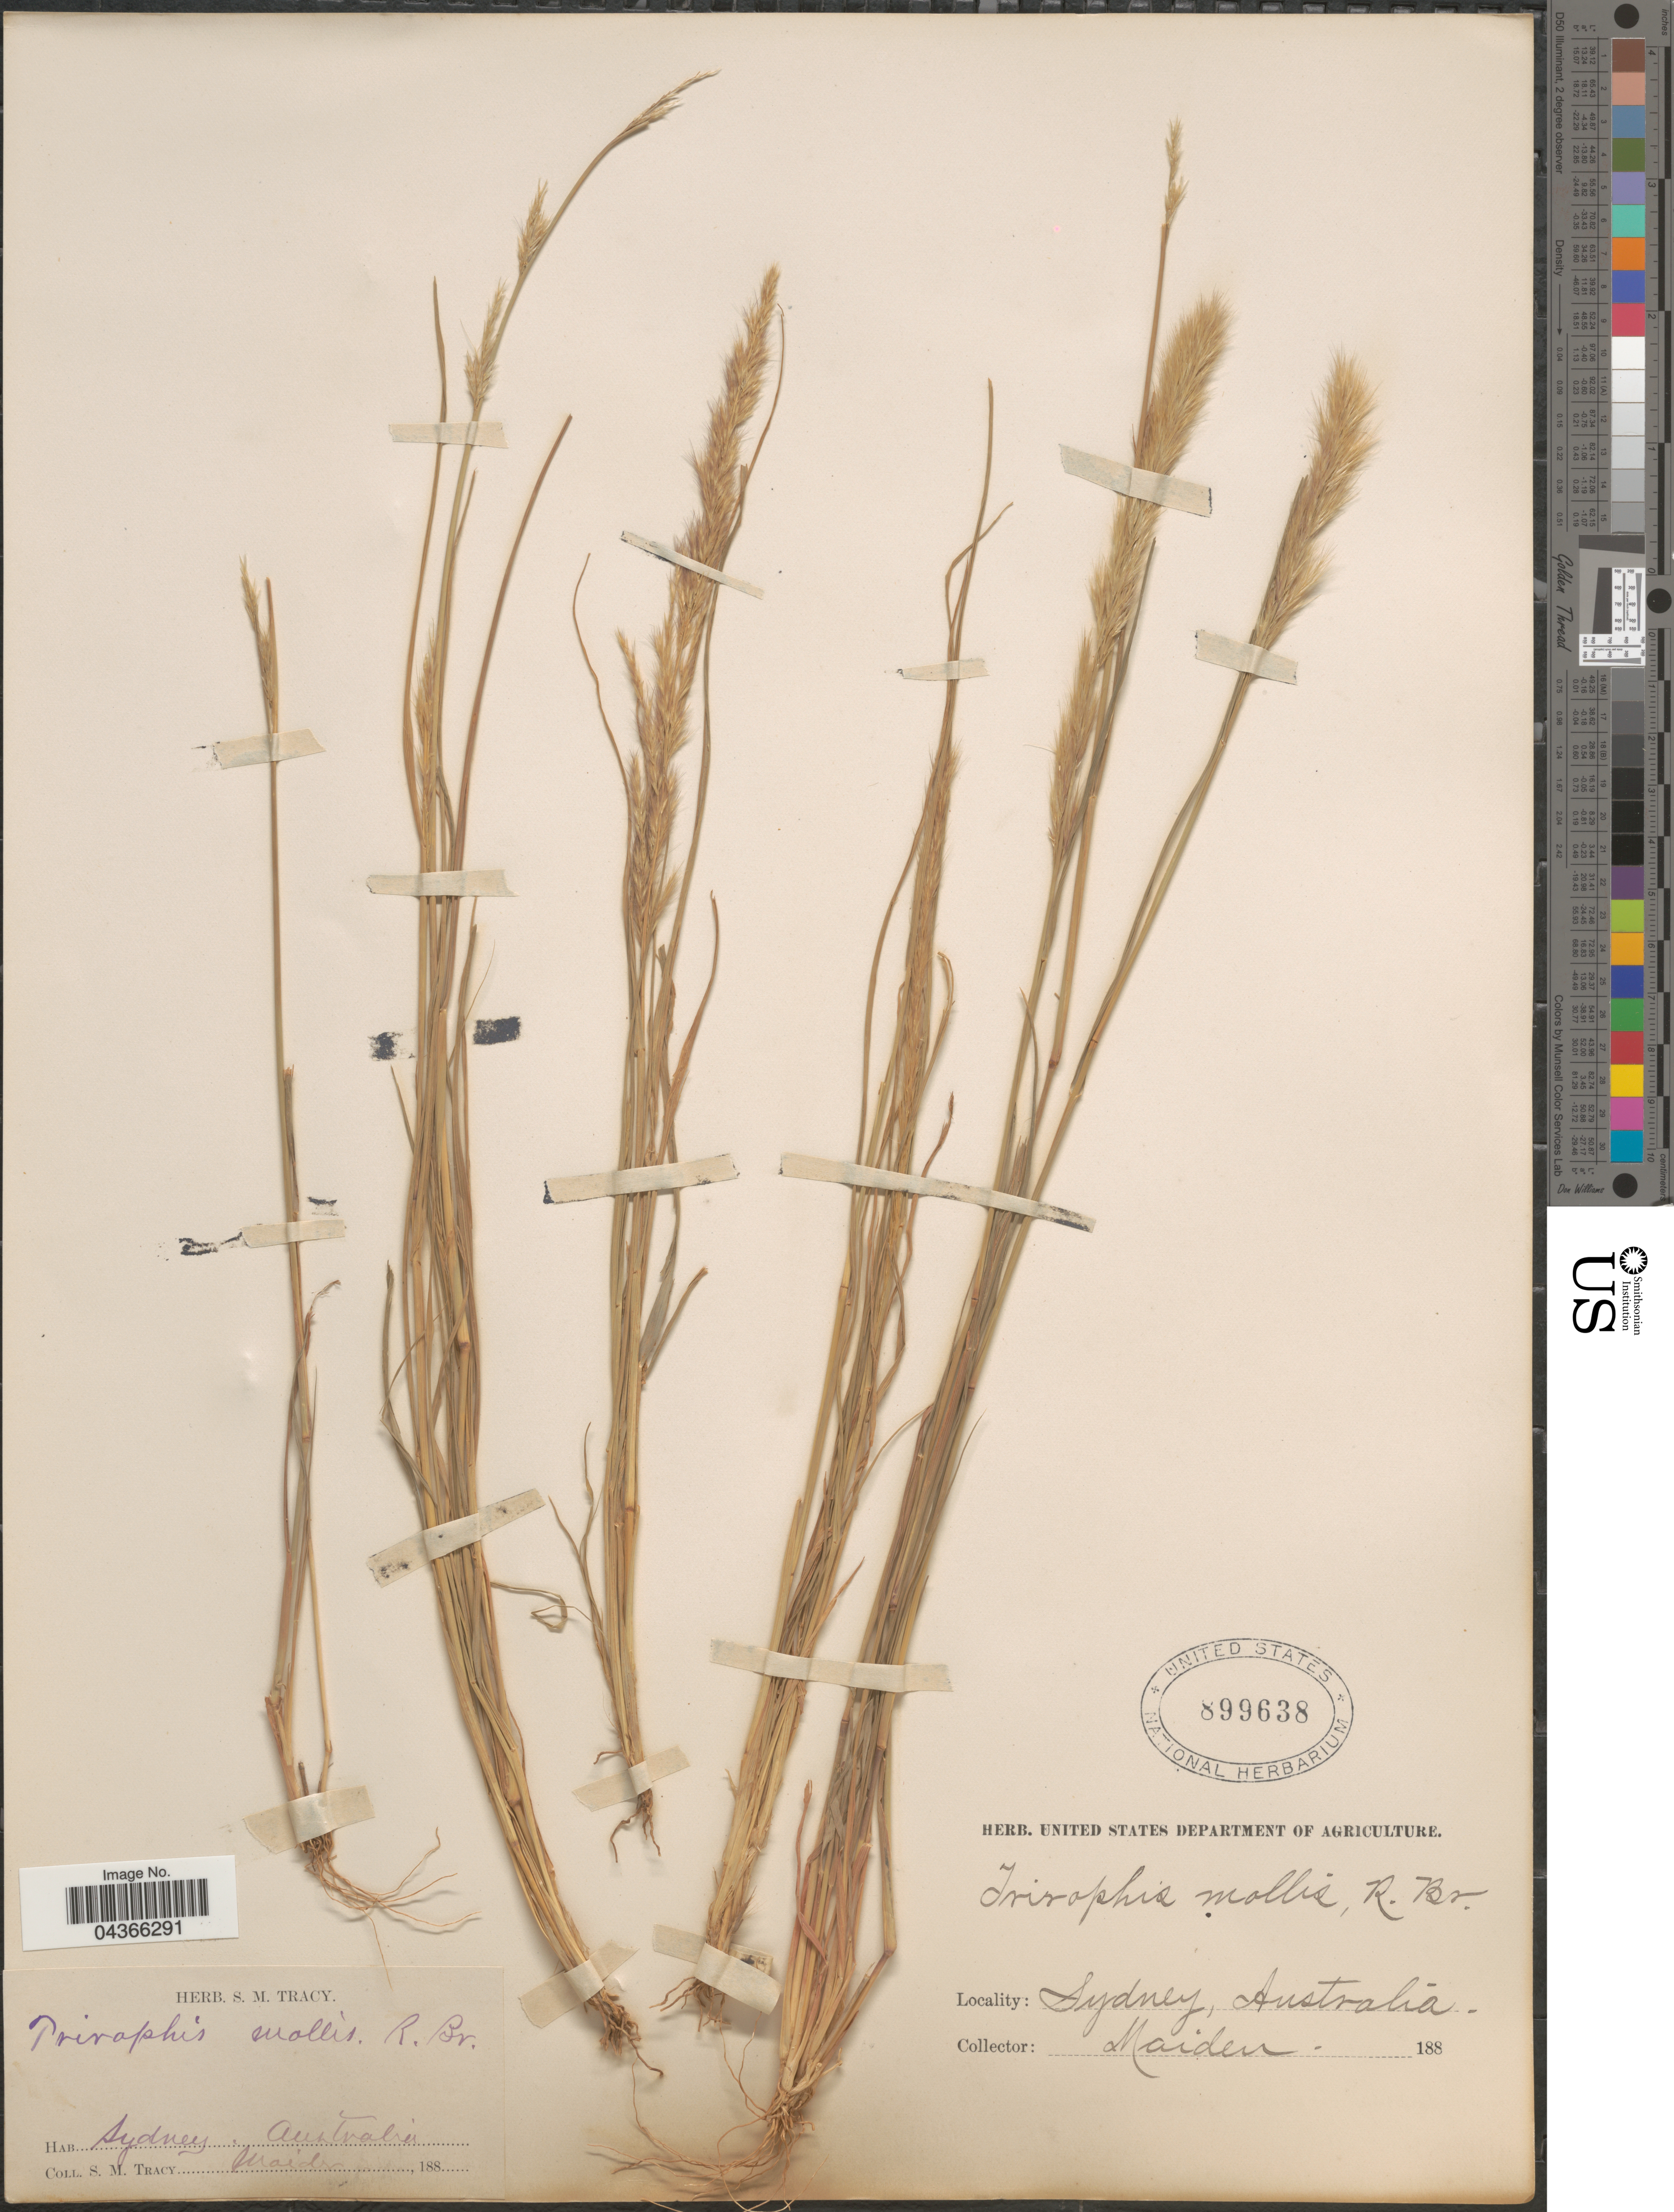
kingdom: Plantae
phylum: Tracheophyta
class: Liliopsida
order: Poales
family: Poaceae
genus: Triraphis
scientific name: Triraphis mollis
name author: R. Br.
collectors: S. M. Tracy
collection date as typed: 188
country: Australia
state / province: New South Wales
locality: Sydney.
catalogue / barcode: US 899638